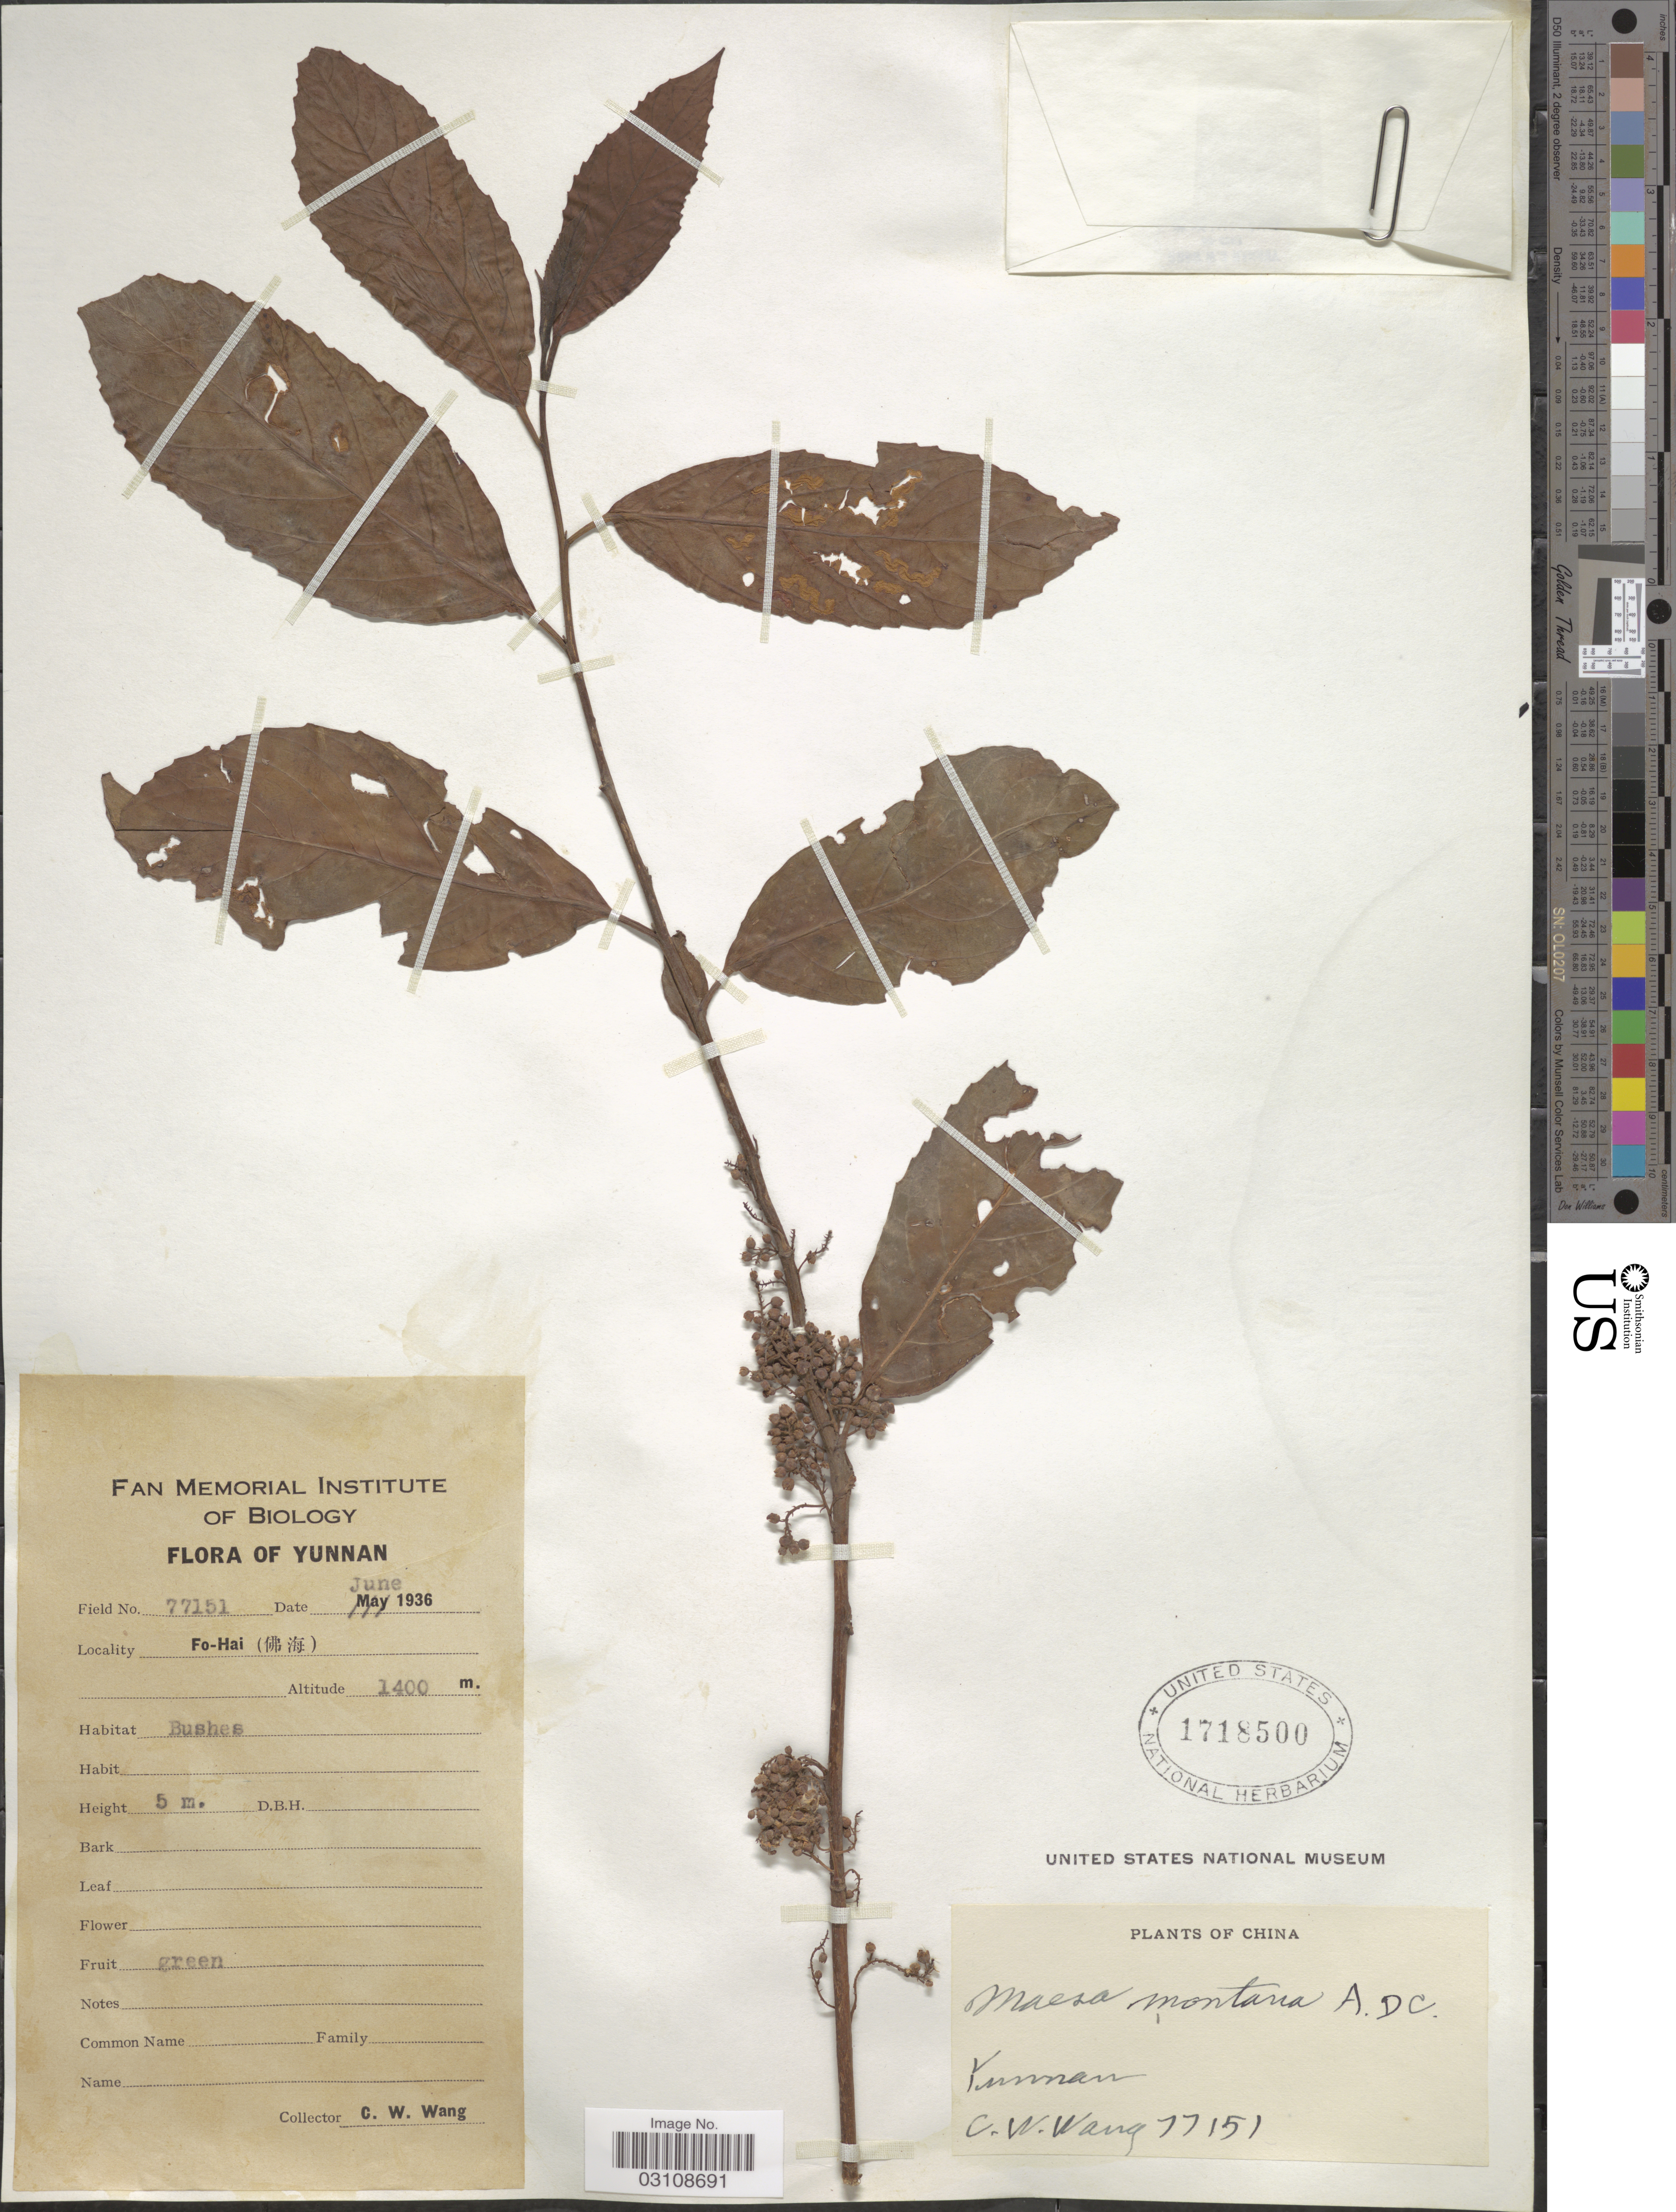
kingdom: Plantae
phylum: Tracheophyta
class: Magnoliopsida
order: Ericales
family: Primulaceae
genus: Maesa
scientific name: Maesa montana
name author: A. DC.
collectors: C. W. Wang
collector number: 77151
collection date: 1936-06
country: China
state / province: Yunnan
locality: Fo-Hai.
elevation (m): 1400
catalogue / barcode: US 1718500